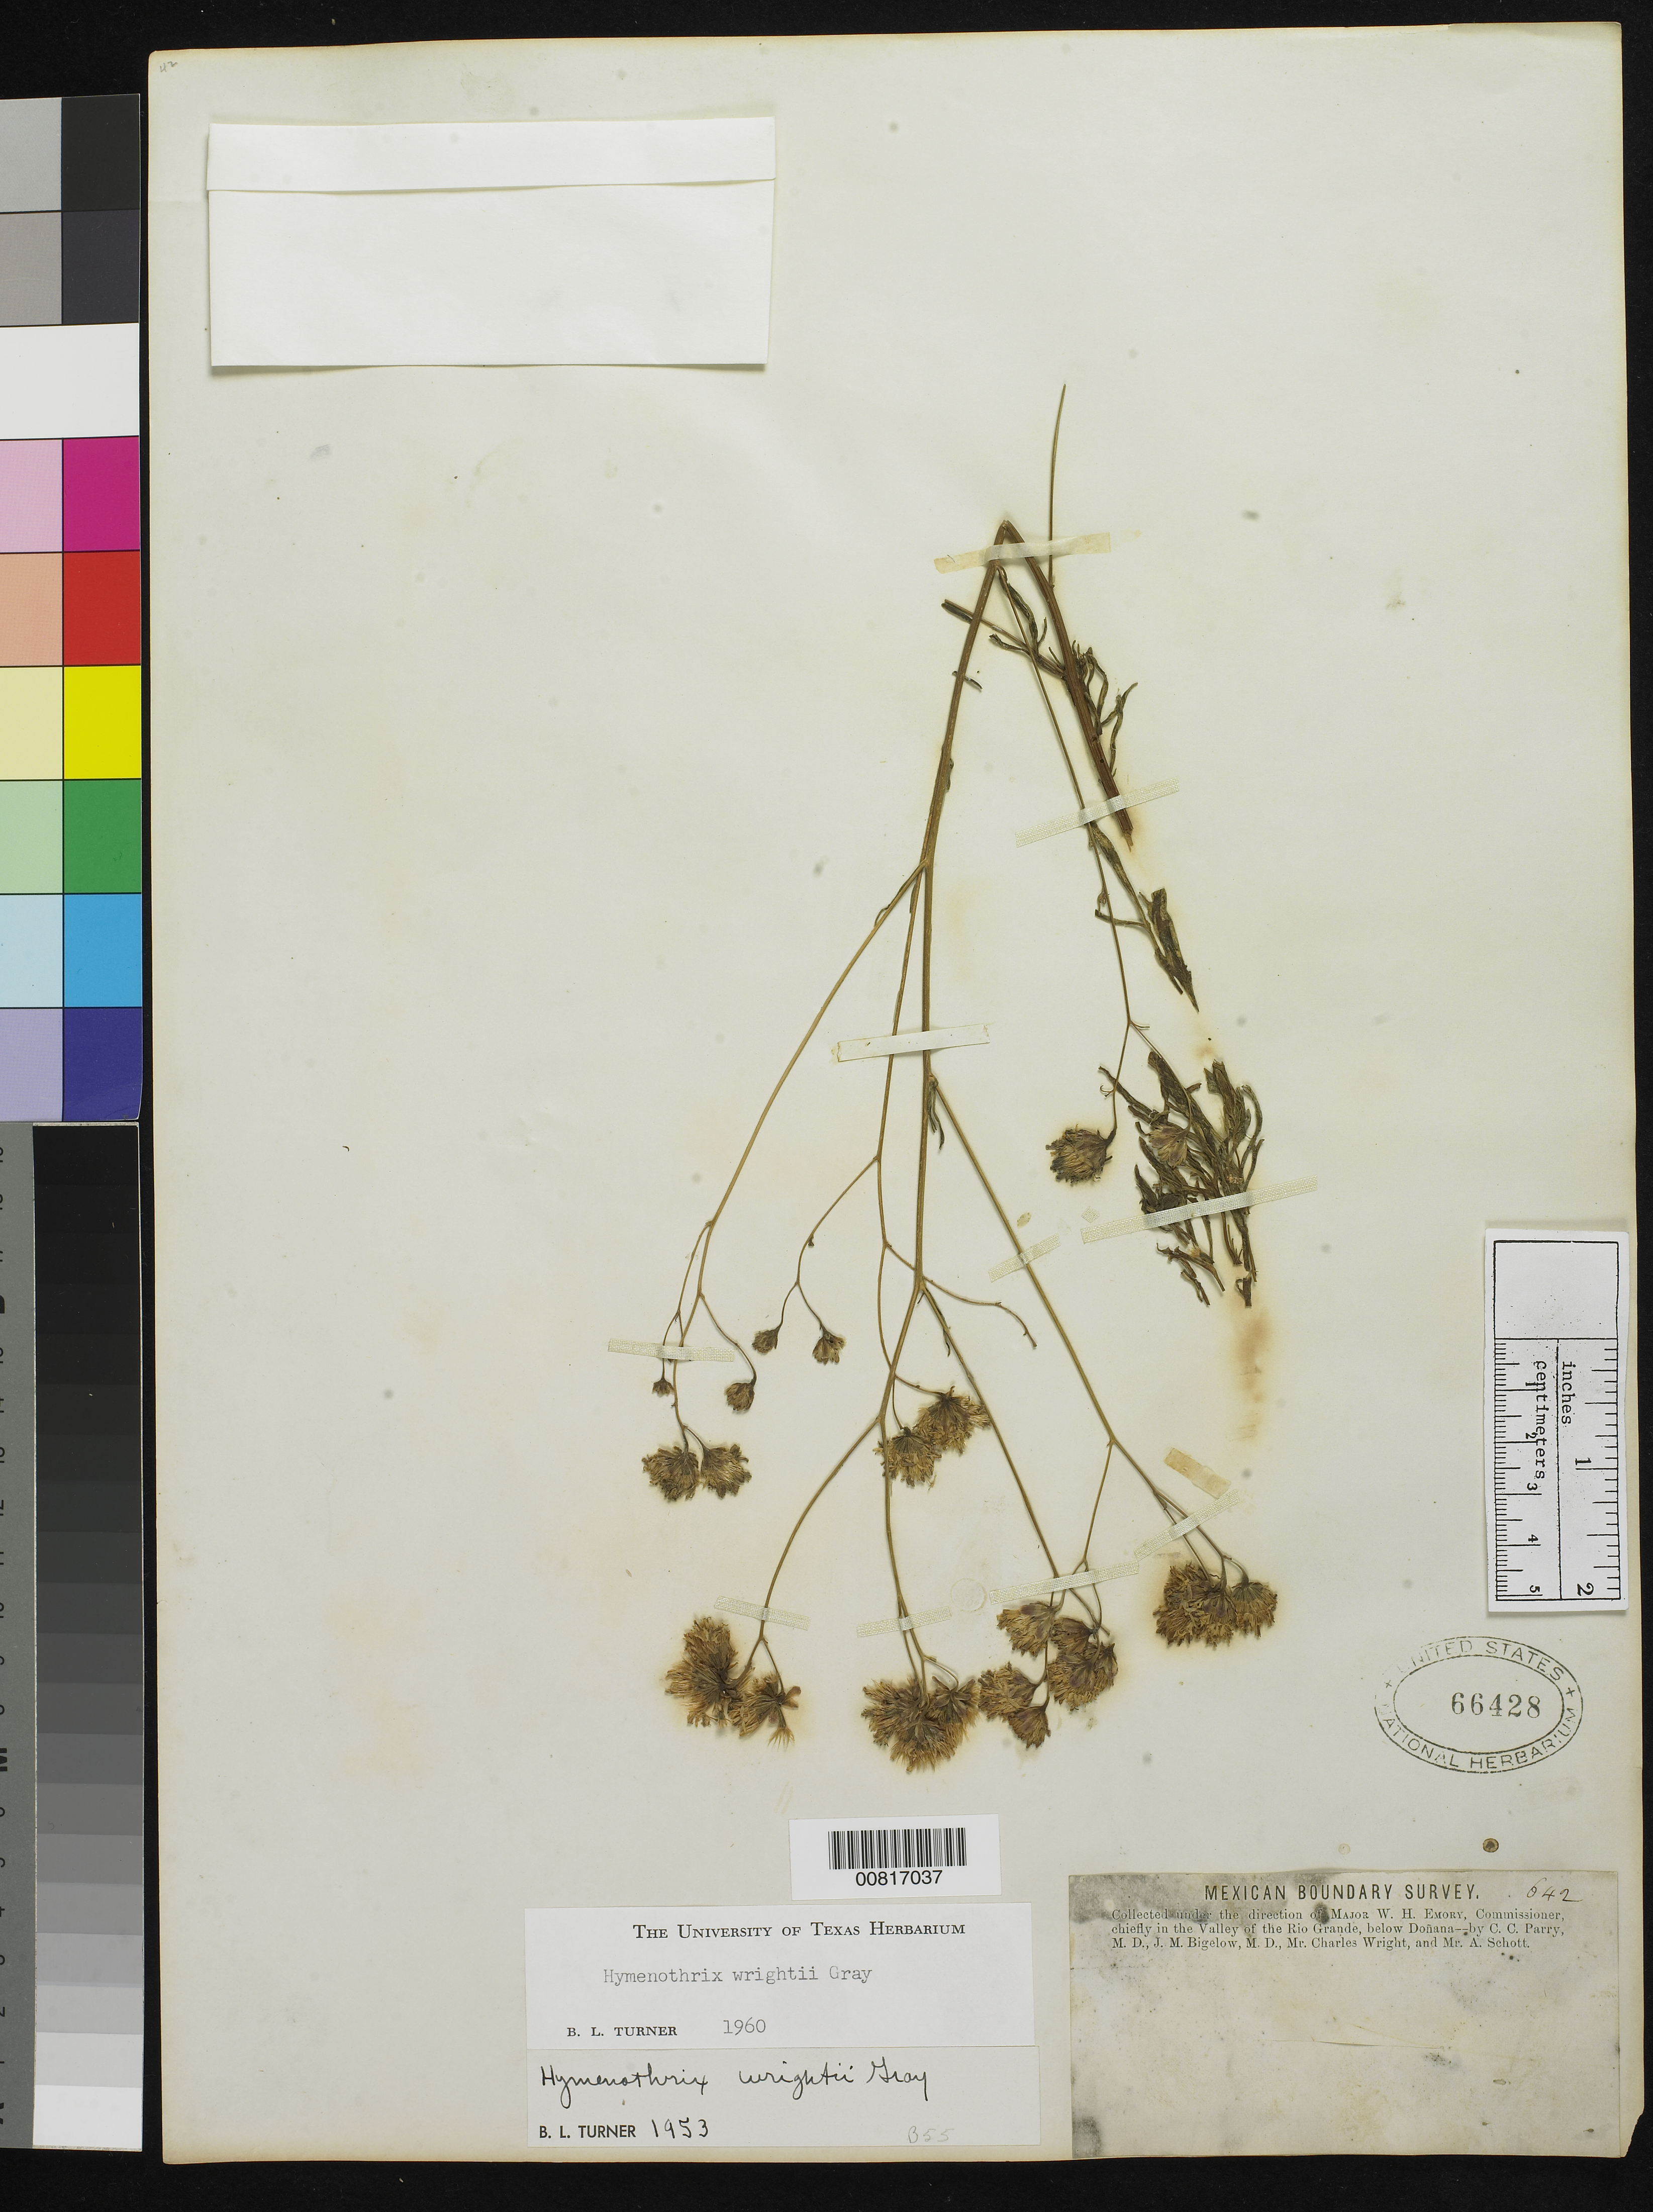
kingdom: Plantae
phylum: Tracheophyta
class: Magnoliopsida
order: Asterales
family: Asteraceae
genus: Hymenothrix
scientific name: Hymenothrix wrightii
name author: A. Gray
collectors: C. C. Parry, J. M. Bigelow, C. Wright & A. C. V. Schott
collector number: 642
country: United States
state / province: New Mexico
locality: Valley of the Rio Grande, below Doñana, New Mexico.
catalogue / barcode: US 66428